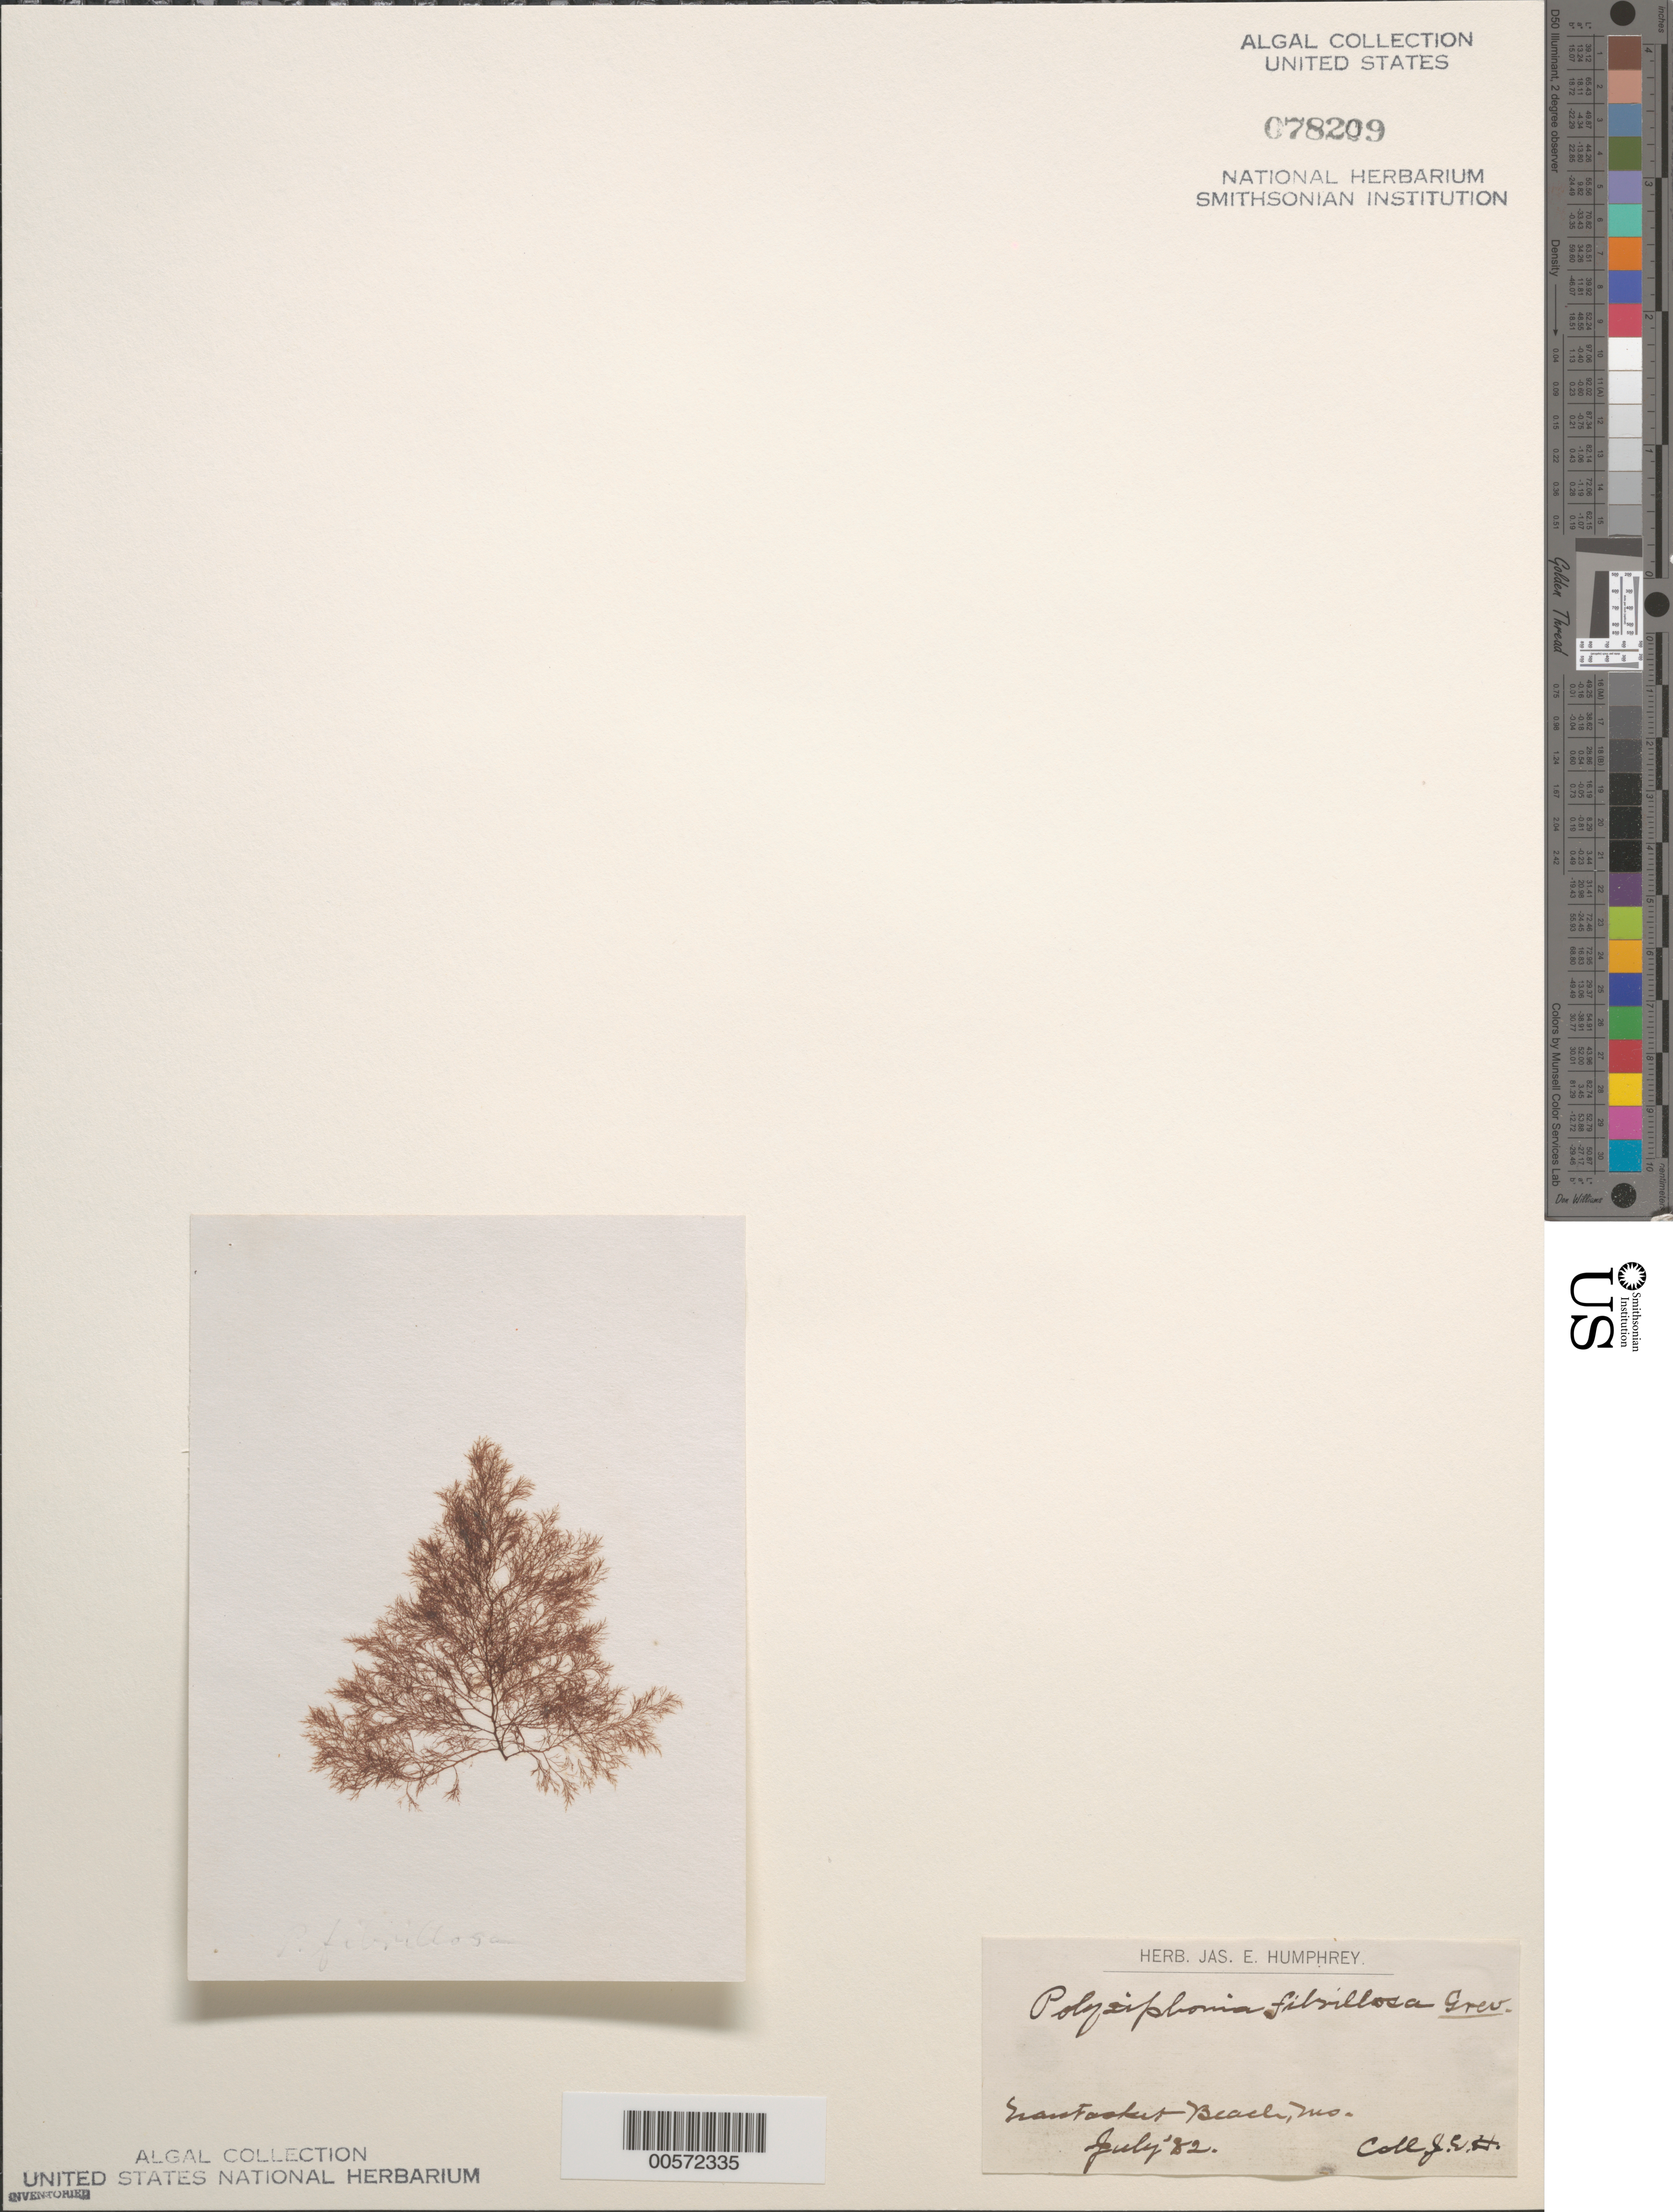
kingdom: Plantae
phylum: Rhodophyta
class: Florideophyceae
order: Ceramiales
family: Rhodomelaceae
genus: Leptosiphonia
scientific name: Leptosiphonia fibrillosa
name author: (C. Agardh) Savoie & G.W. Saunders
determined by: Algae name updating Project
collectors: J. Humphrey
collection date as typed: Jul 1882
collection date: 1882-07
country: United States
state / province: Massachusetts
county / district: Plymouth County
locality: Nantasket Beach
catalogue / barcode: US 78209